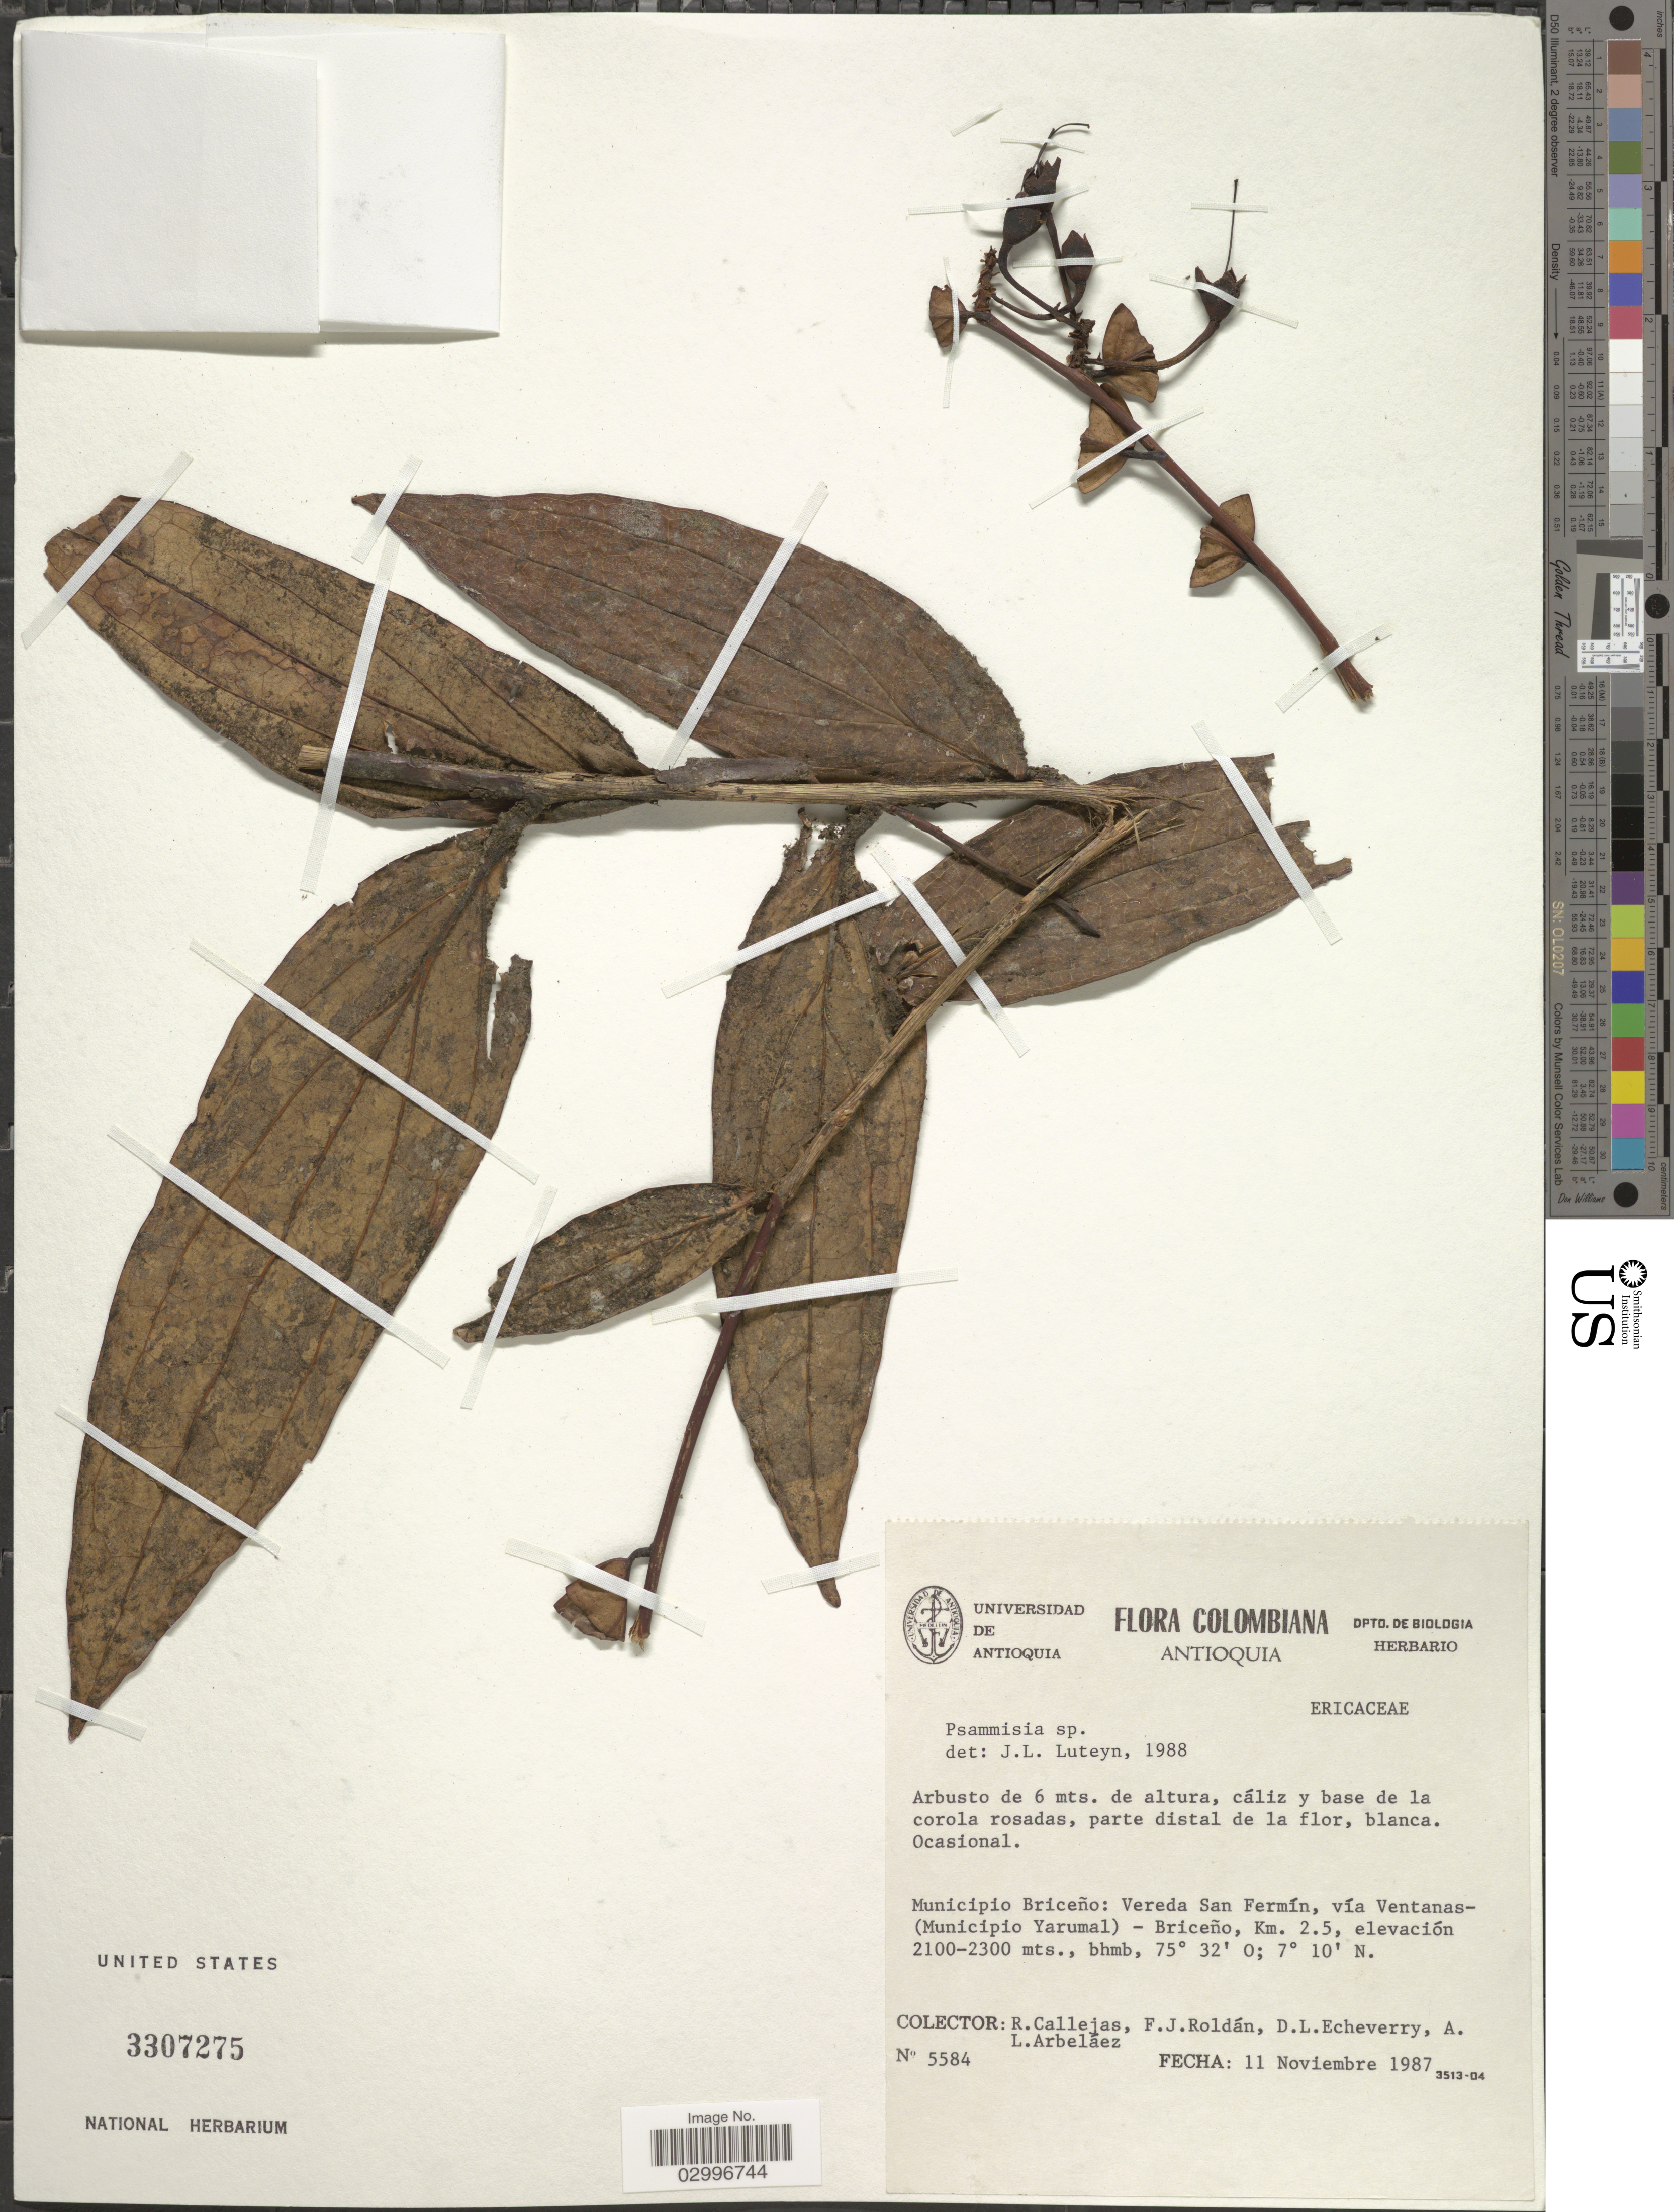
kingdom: Plantae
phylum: Tracheophyta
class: Magnoliopsida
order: Ericales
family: Ericaceae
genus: Psammisia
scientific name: Psammisia sp.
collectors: R. Callejas, F. J. Roldán, D. Echeverri & A. Arbeláez Alvarez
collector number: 5584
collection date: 1987-11-11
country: Colombia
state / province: Antioquia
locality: Municipio Briceño: Vereda San Fermín, vía Ventanas- (Municipio Yarumal) - Briceño, Km. 2.5.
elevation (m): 2100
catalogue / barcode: US 3307275